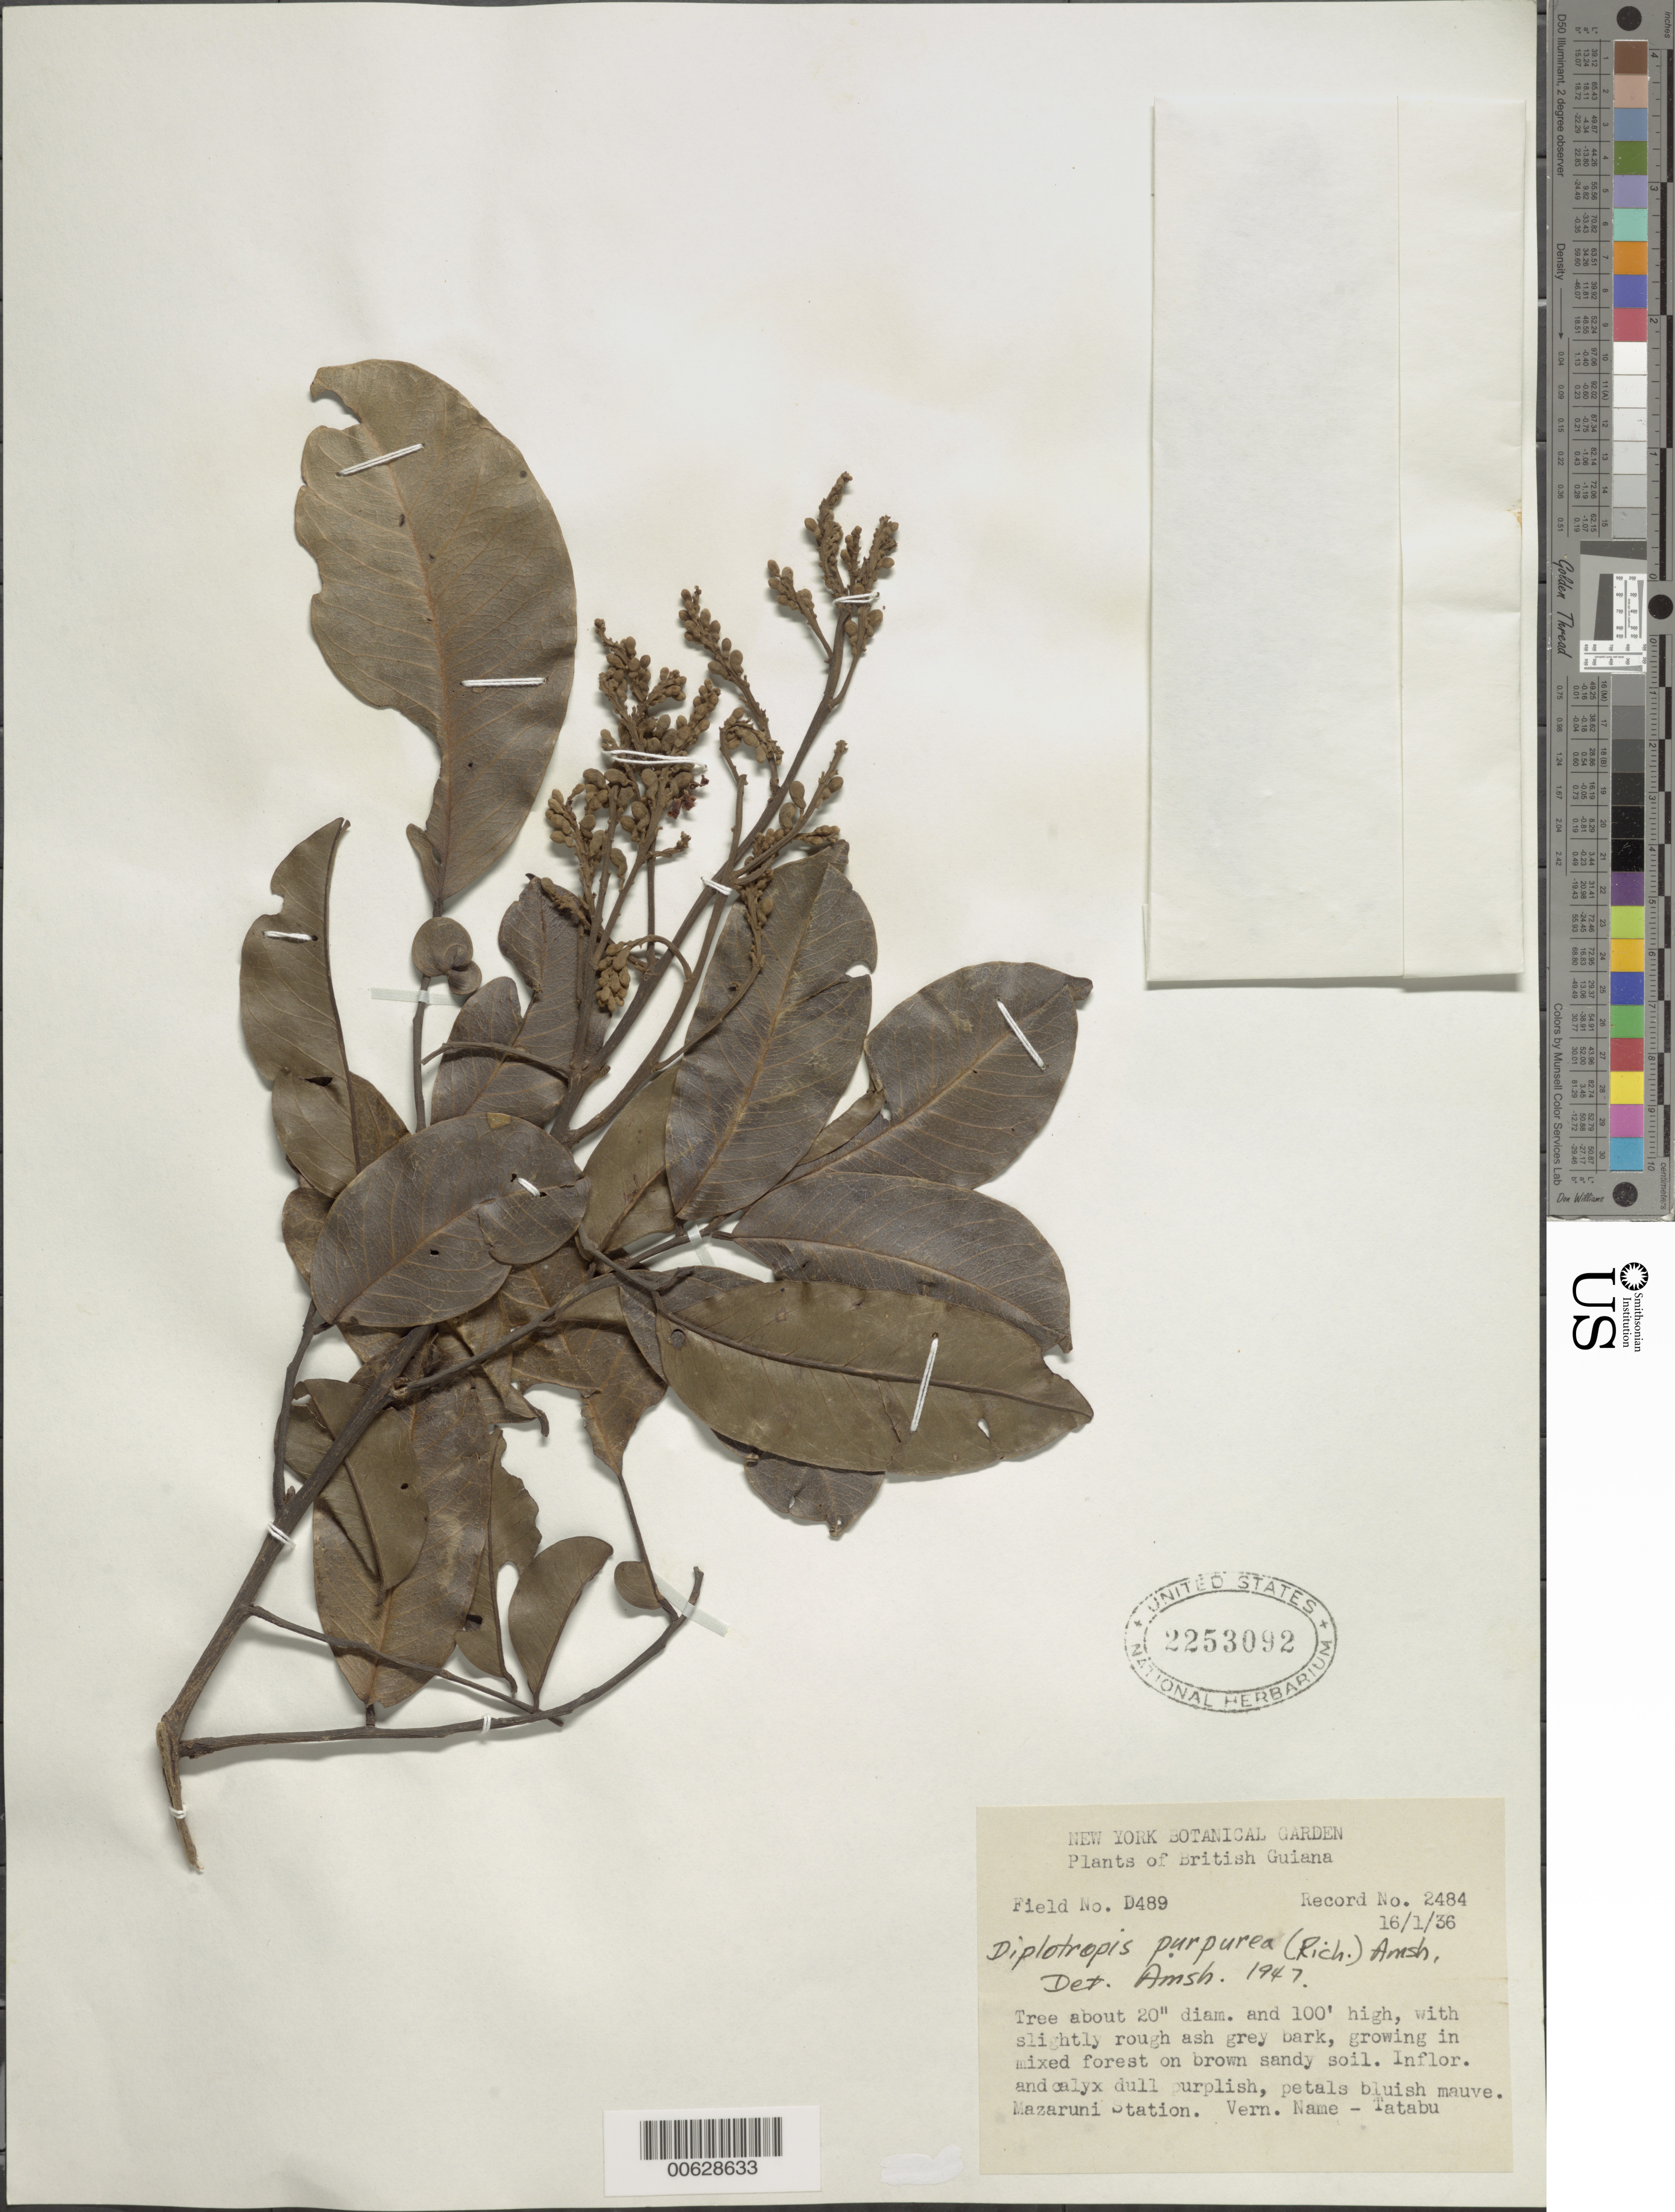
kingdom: Plantae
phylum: Tracheophyta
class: Magnoliopsida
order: Fabales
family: Fabaceae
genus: Diplotropis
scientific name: Diplotropis purpurea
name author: (Rich.) Amshoff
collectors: Forest Dept. B. G. & British Guiana Forestry Dept.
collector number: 2484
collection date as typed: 16-Jan-36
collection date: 1936-01-16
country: Guyana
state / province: Cuyuni-Mazaruni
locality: Mazaruni Station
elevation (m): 30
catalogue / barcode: US 2253092